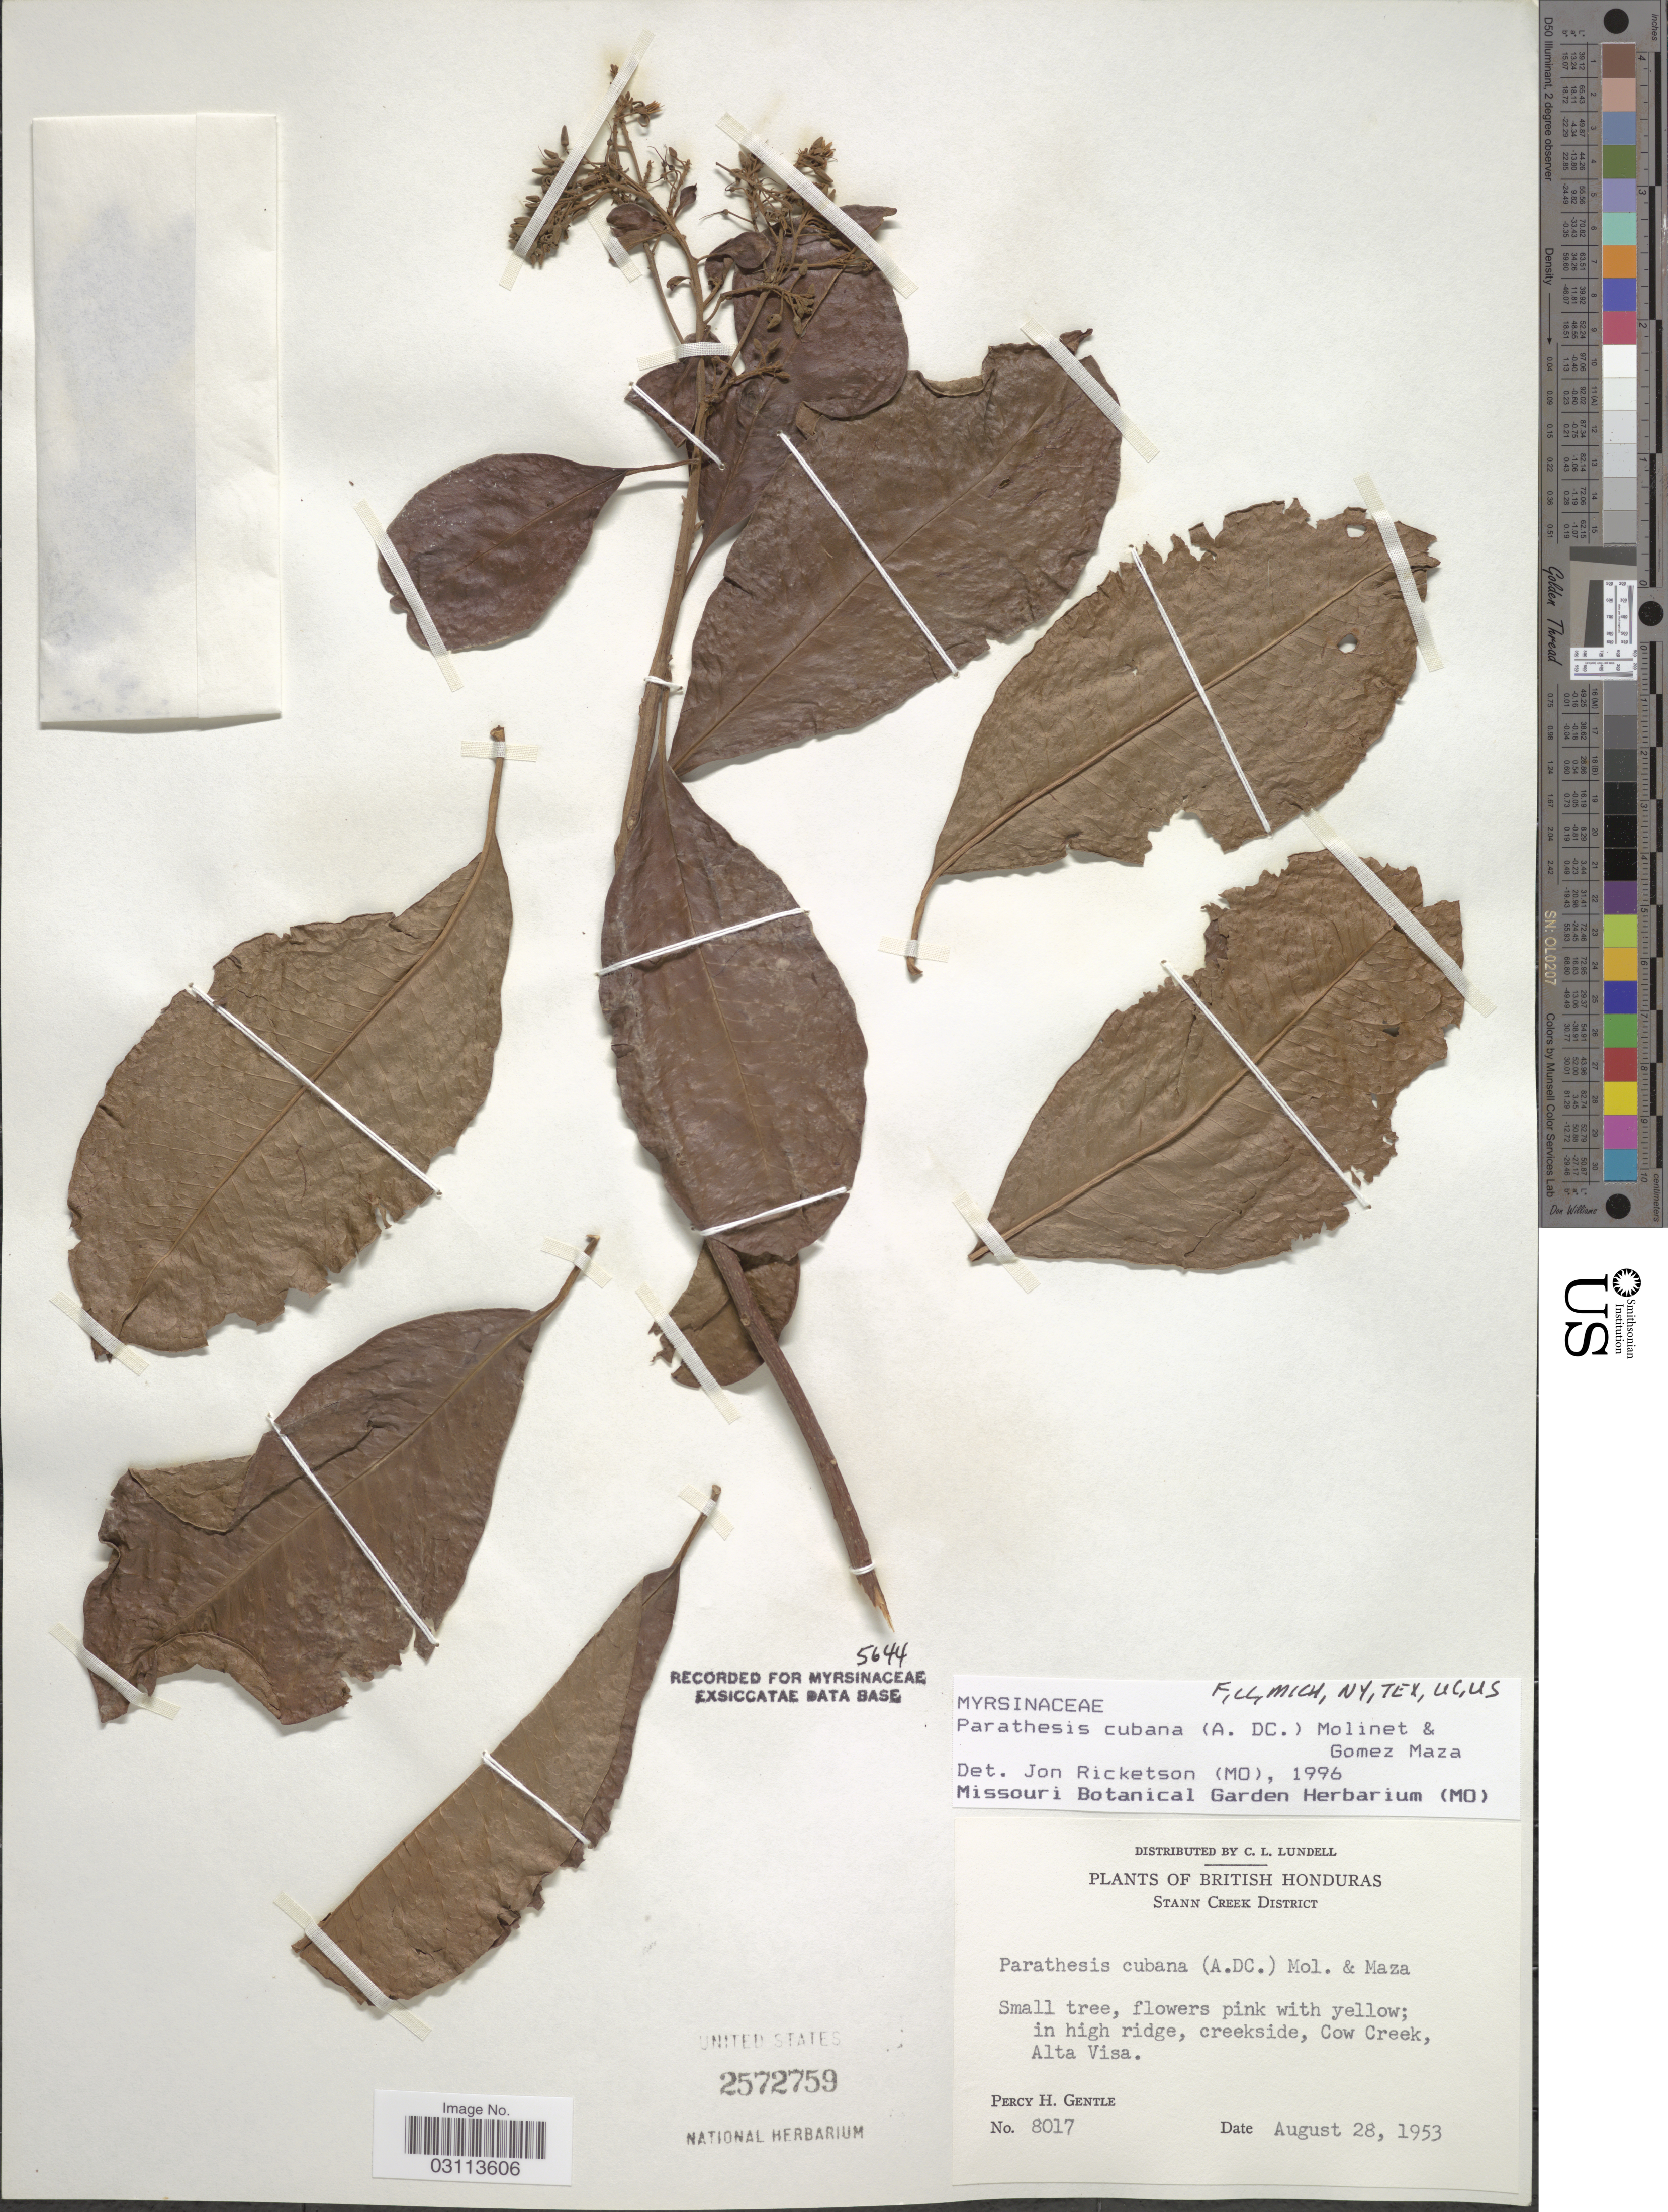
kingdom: Plantae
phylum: Tracheophyta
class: Magnoliopsida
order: Ericales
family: Primulaceae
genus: Parathesis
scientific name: Parathesis cubana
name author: (A. DC.) Molinet & M. Gómez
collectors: P. H. Gentle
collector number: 8017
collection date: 1953-08-28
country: Belize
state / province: Stann Creek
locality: British Honduras, Stann Creek District. Cow Creek, Alta Visa.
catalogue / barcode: US 2572759